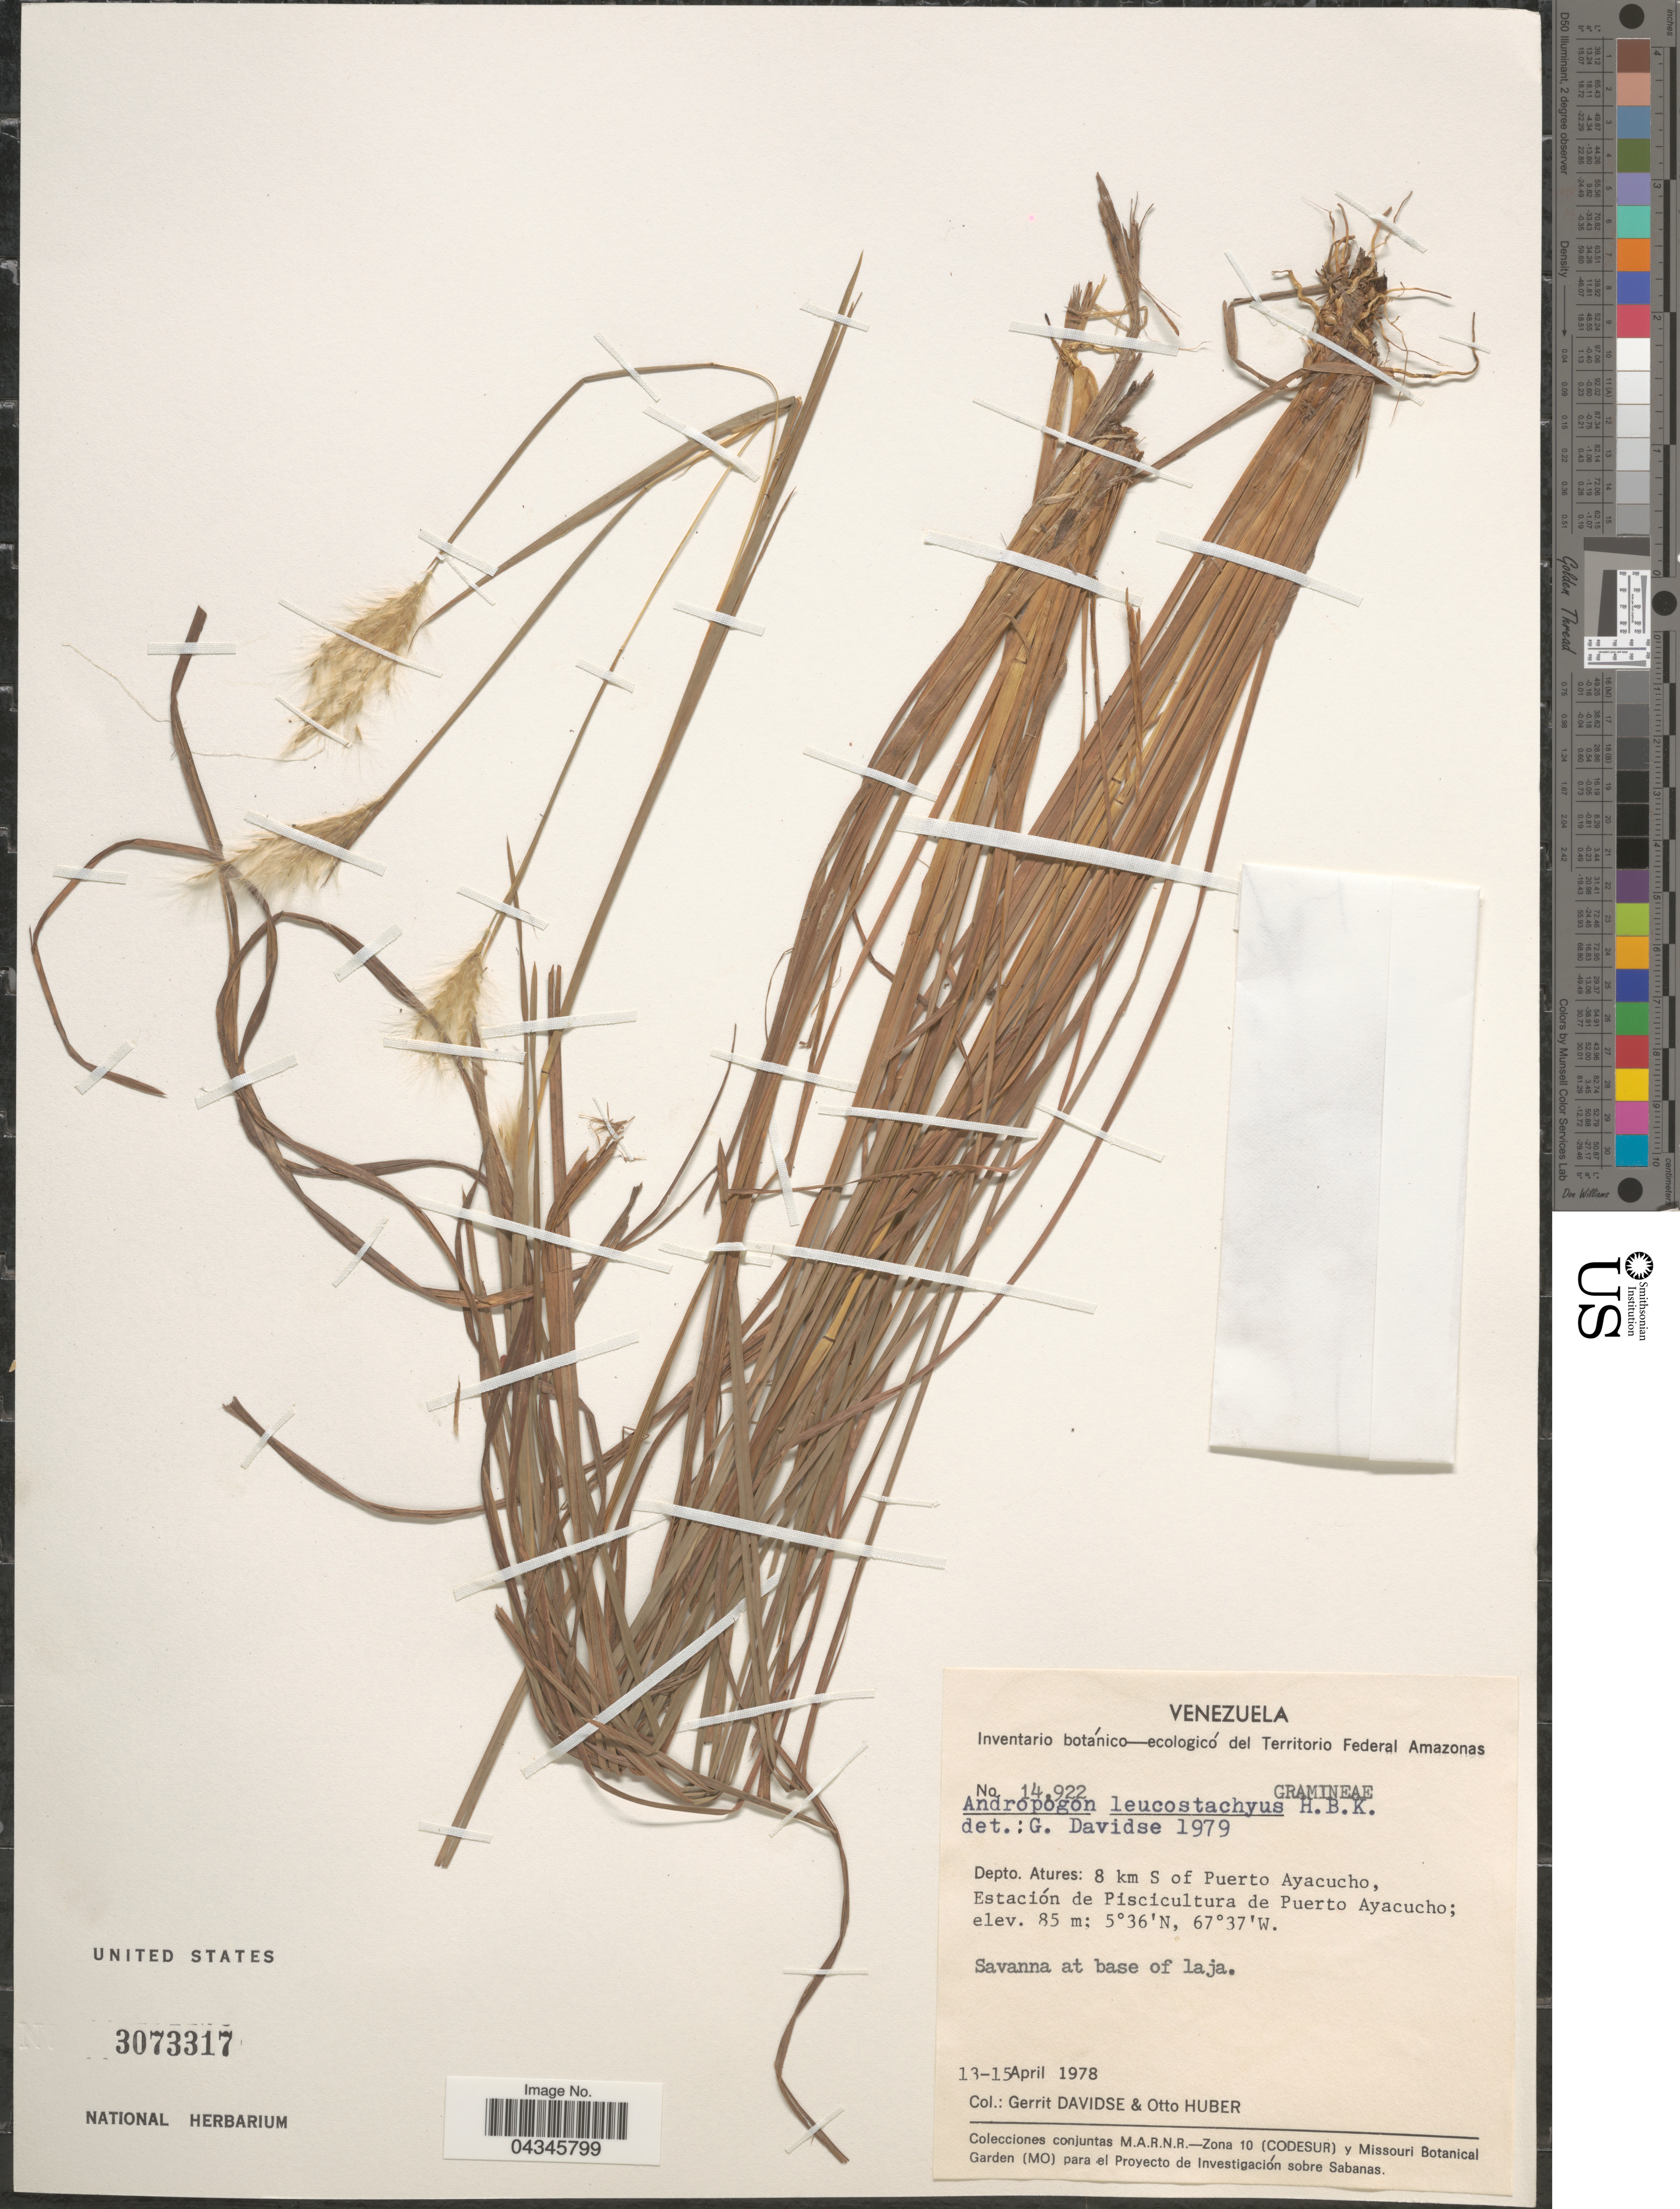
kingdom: Plantae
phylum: Tracheophyta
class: Liliopsida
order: Poales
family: Poaceae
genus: Andropogon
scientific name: Andropogon leucostachyus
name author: Kunth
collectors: G. Davidse & O. Huber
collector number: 14922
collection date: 1978-04-13/1978-04-15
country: Venezuela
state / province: Amazonas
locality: Del Territorio Federal Amazonas. Depto. Atures: 8 km S of Puerto Ayacucho, Estación de Pisicultura de Puerto Ayacucho.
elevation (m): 85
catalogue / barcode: US 3073317